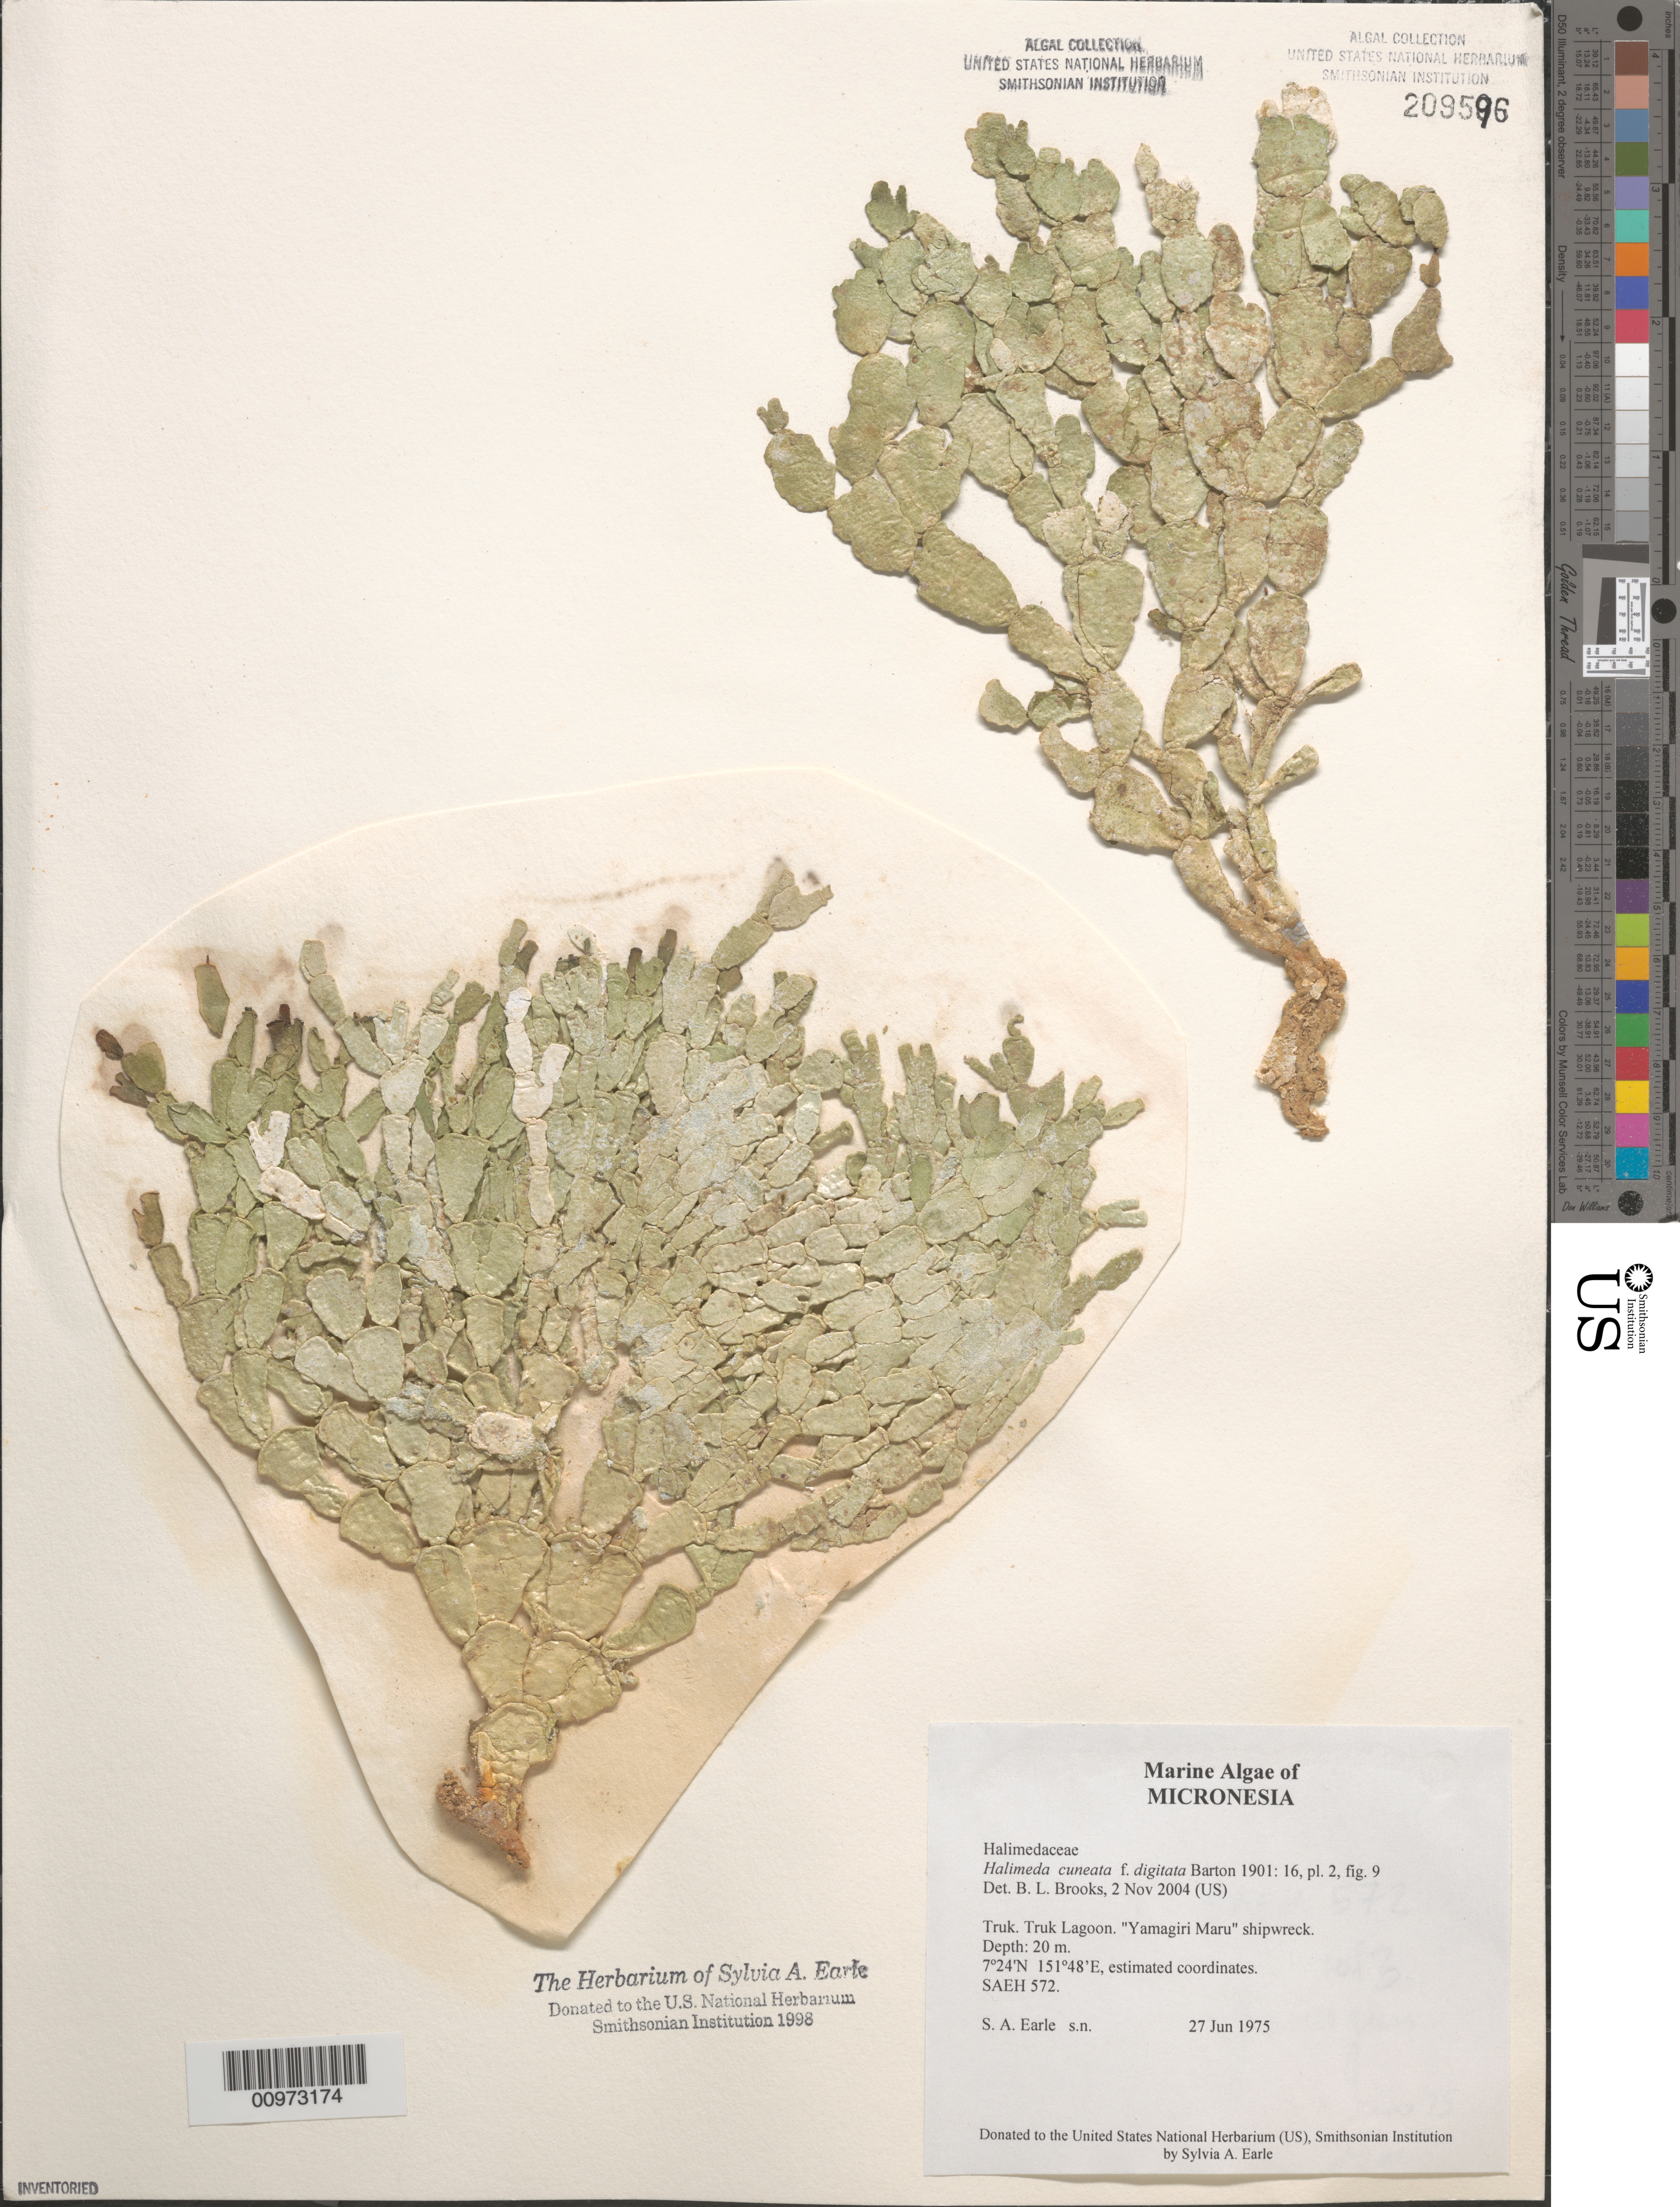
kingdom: Plantae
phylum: Chlorophyta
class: Ulvophyceae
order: Bryopsidales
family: Halimedaceae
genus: Halimeda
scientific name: Halimeda cuneata f. digitata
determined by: Brooks, B. L., (BOT), Smithsonian Institution - National Museum of Natural History (UNITED STATES)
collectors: S. A. Earle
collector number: SAEH 572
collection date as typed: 27 Jun 1975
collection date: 1975-06-27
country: Micronesia, Federated States of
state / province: Truk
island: Truk (Chuuk) Is.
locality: Chuuk Lagoon (Truk Lagoon), Yamagiri Maru shipwreck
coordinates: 7 24'N, 151 48'E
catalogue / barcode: US 209596